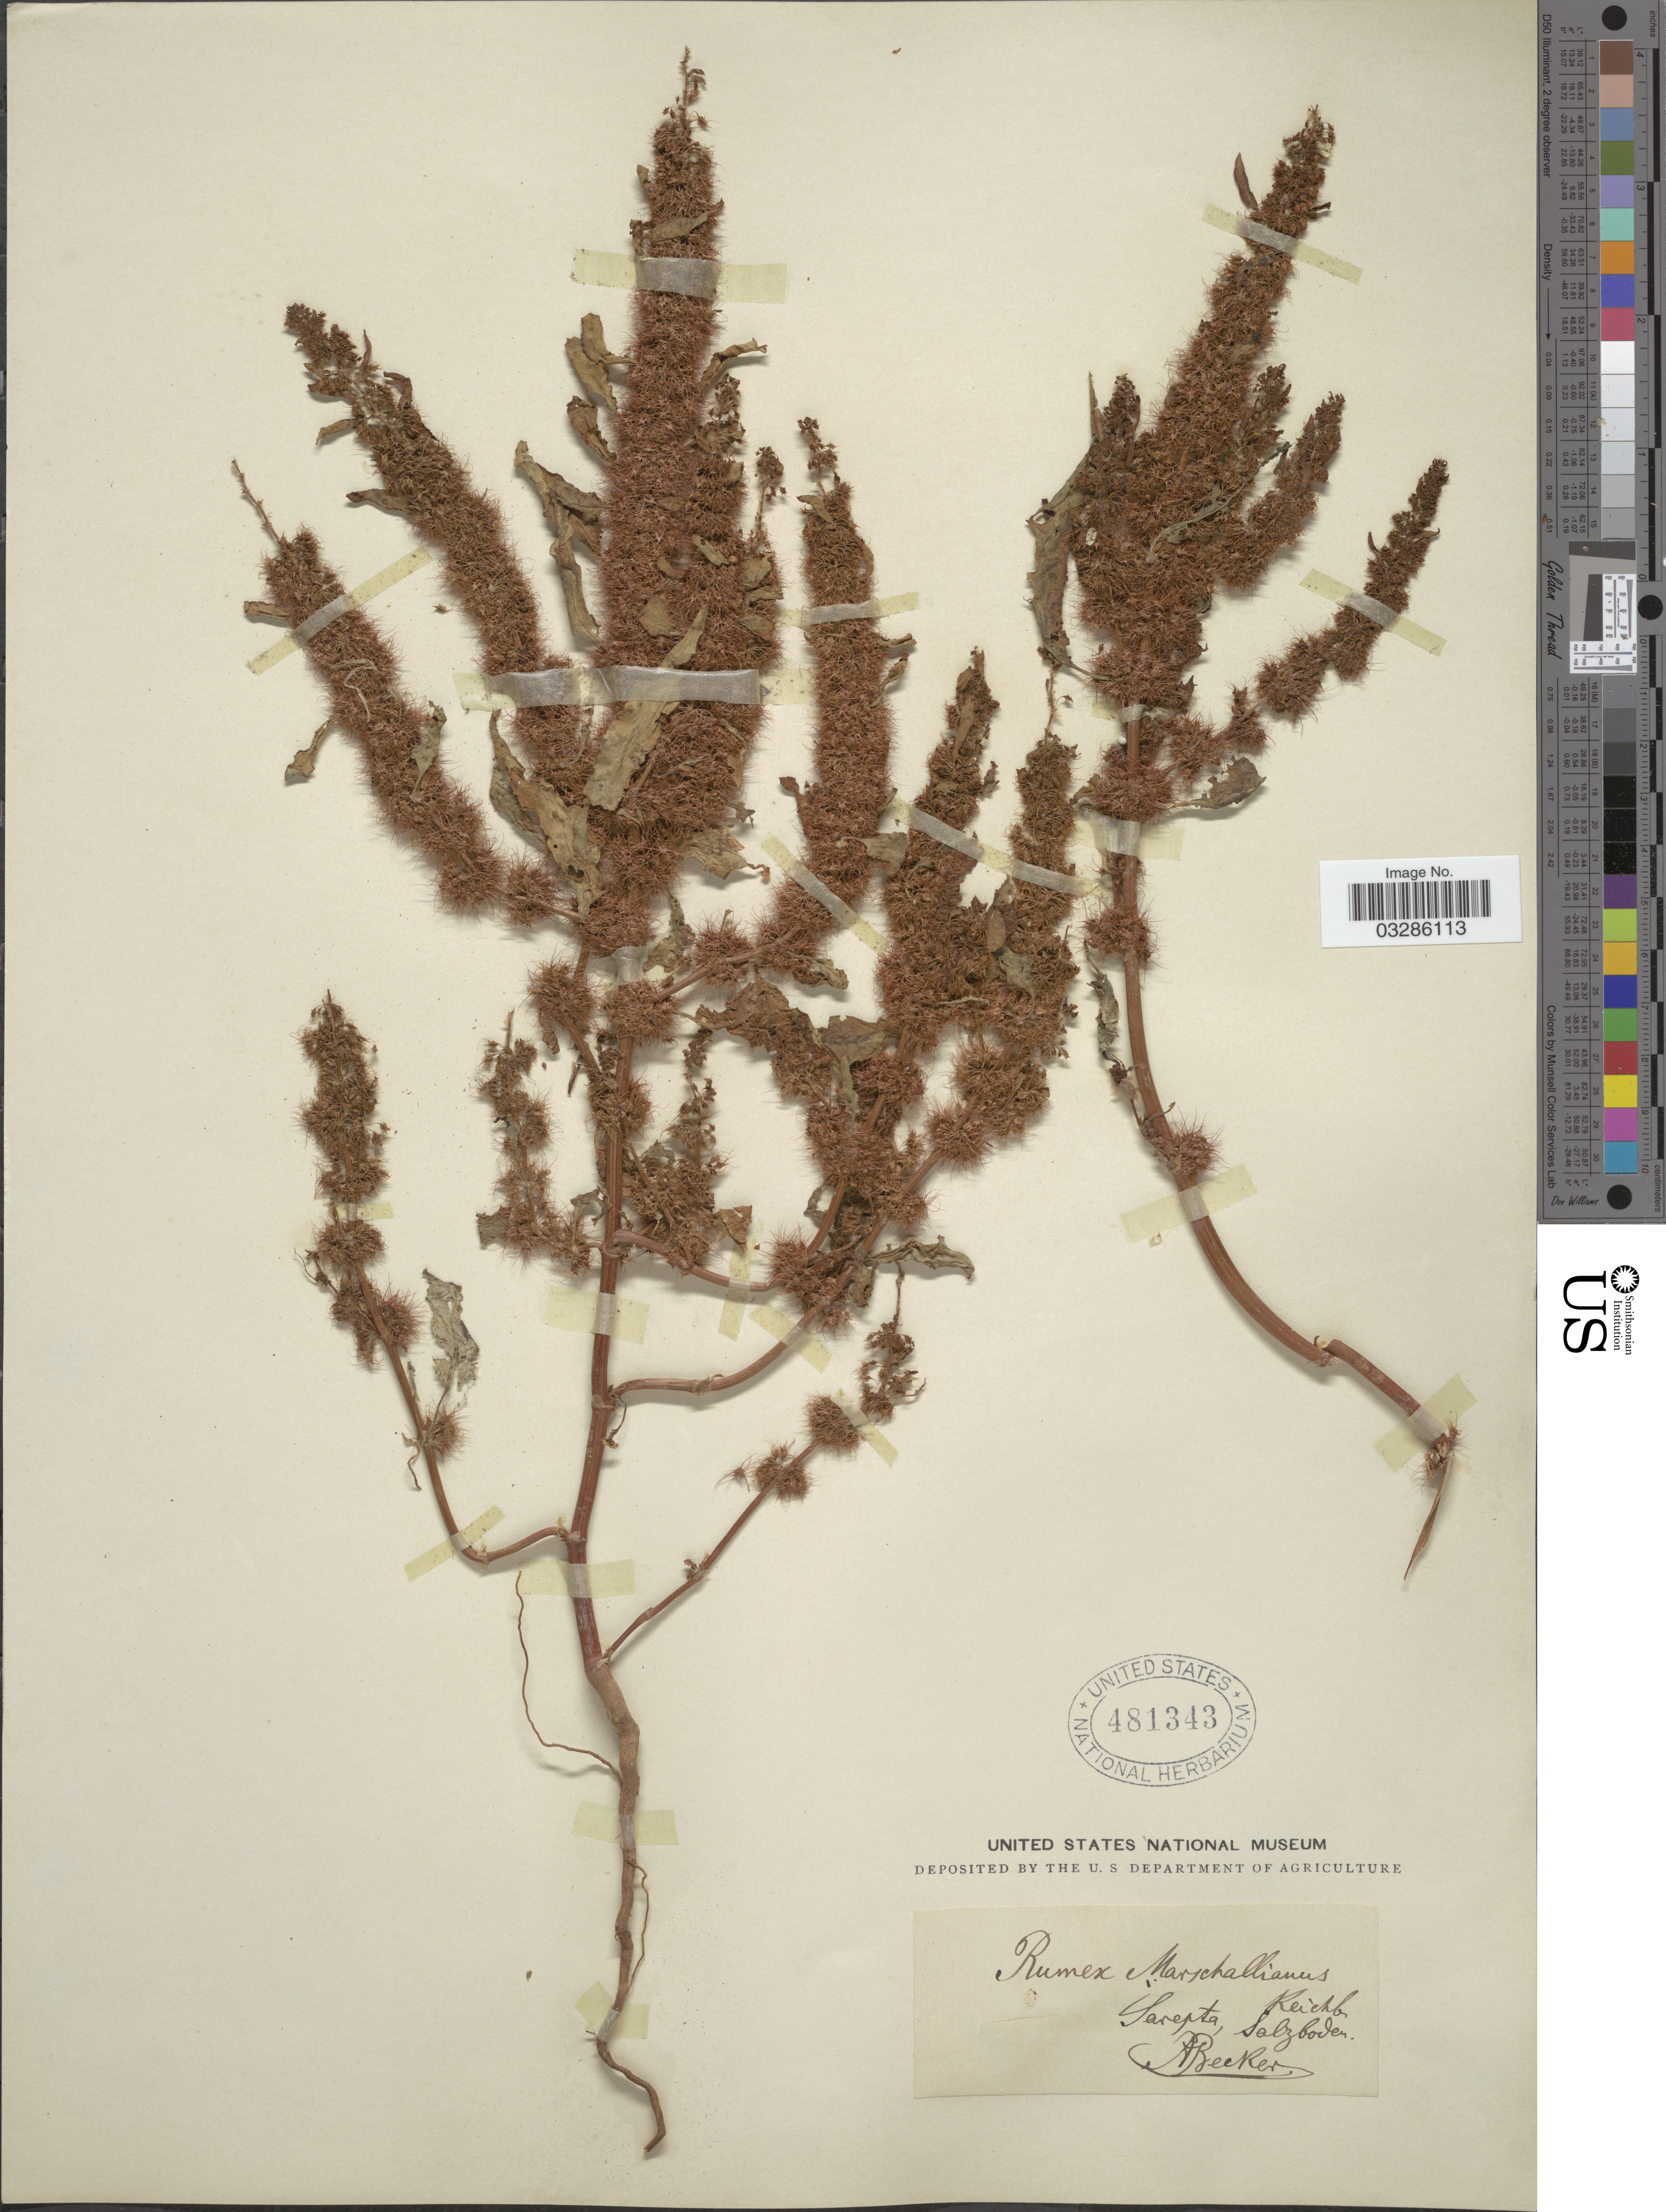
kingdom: Plantae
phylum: Tracheophyta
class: Magnoliopsida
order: Caryophyllales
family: Polygonaceae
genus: Rumex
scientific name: Rumex maritimus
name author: L.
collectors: A. Becker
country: Russian Federation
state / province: Volgograd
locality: Sarepta, Salzboden.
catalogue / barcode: US 481343